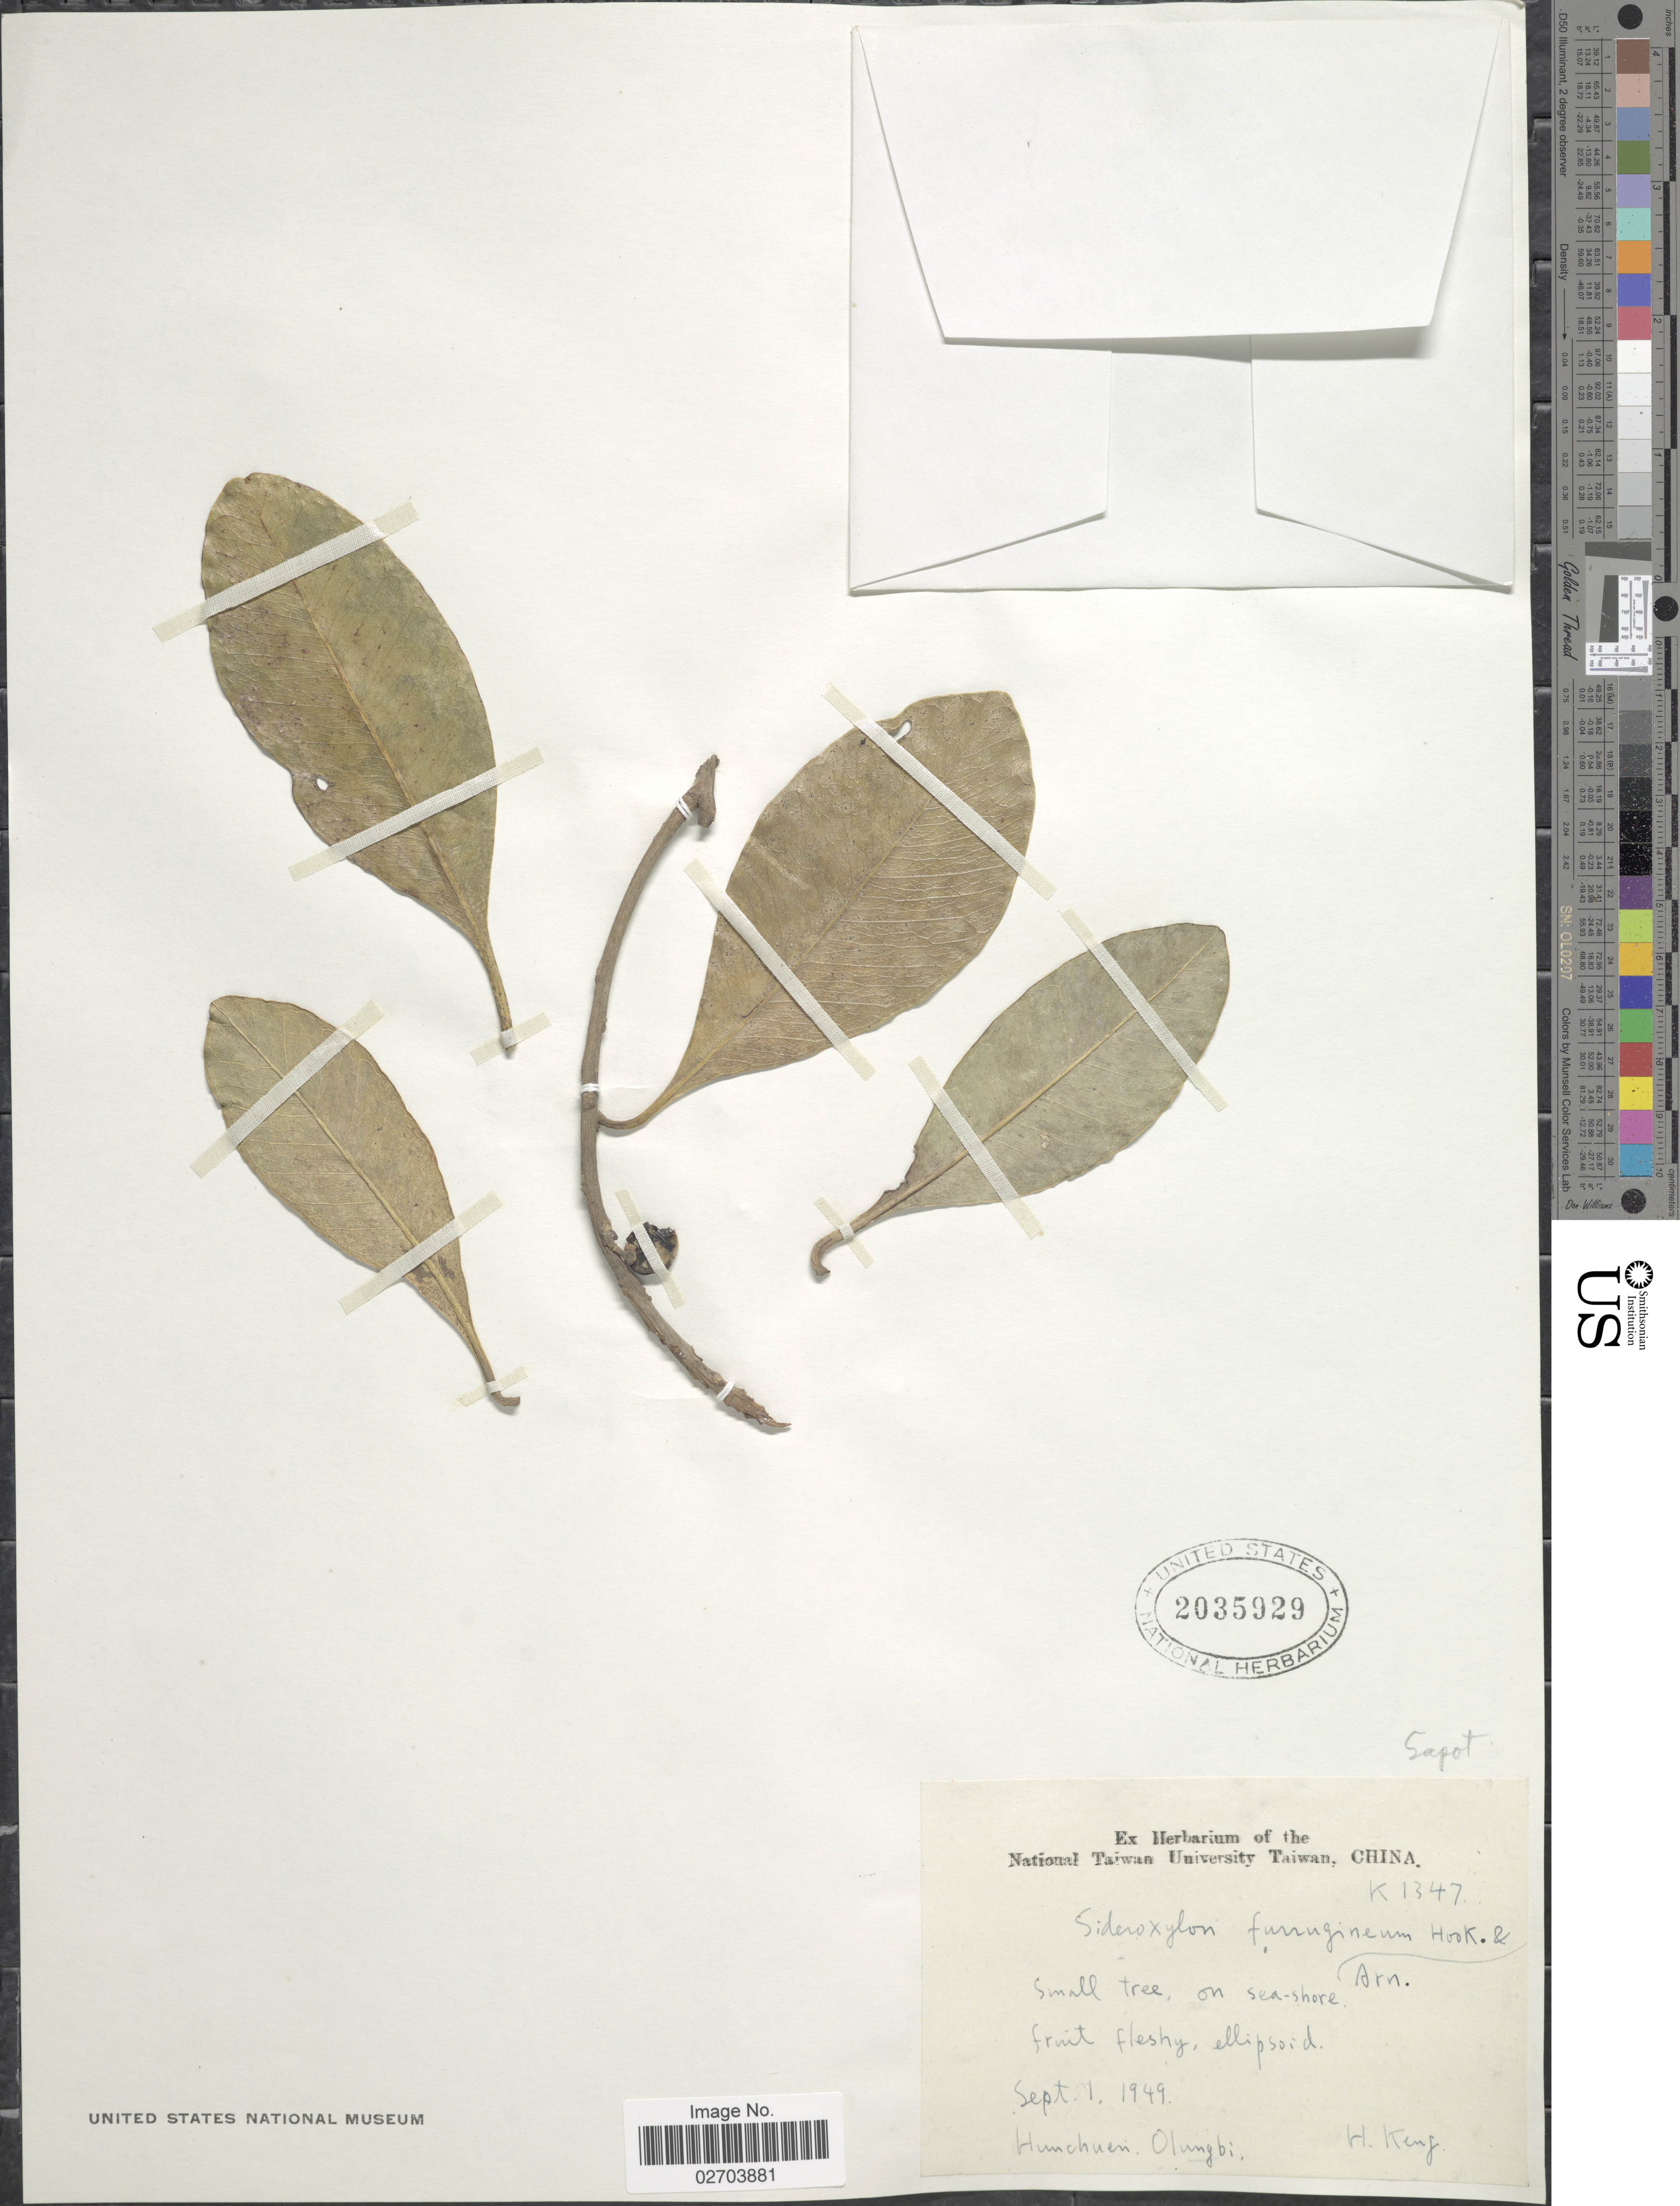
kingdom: Plantae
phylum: Tracheophyta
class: Magnoliopsida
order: Ericales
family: Sapotaceae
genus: Sideroxylon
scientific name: Sideroxylon obovatum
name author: Lam.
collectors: H. Keng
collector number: K1347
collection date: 1949-09-01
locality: Hunchuen, Olungbi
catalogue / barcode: US 2035929